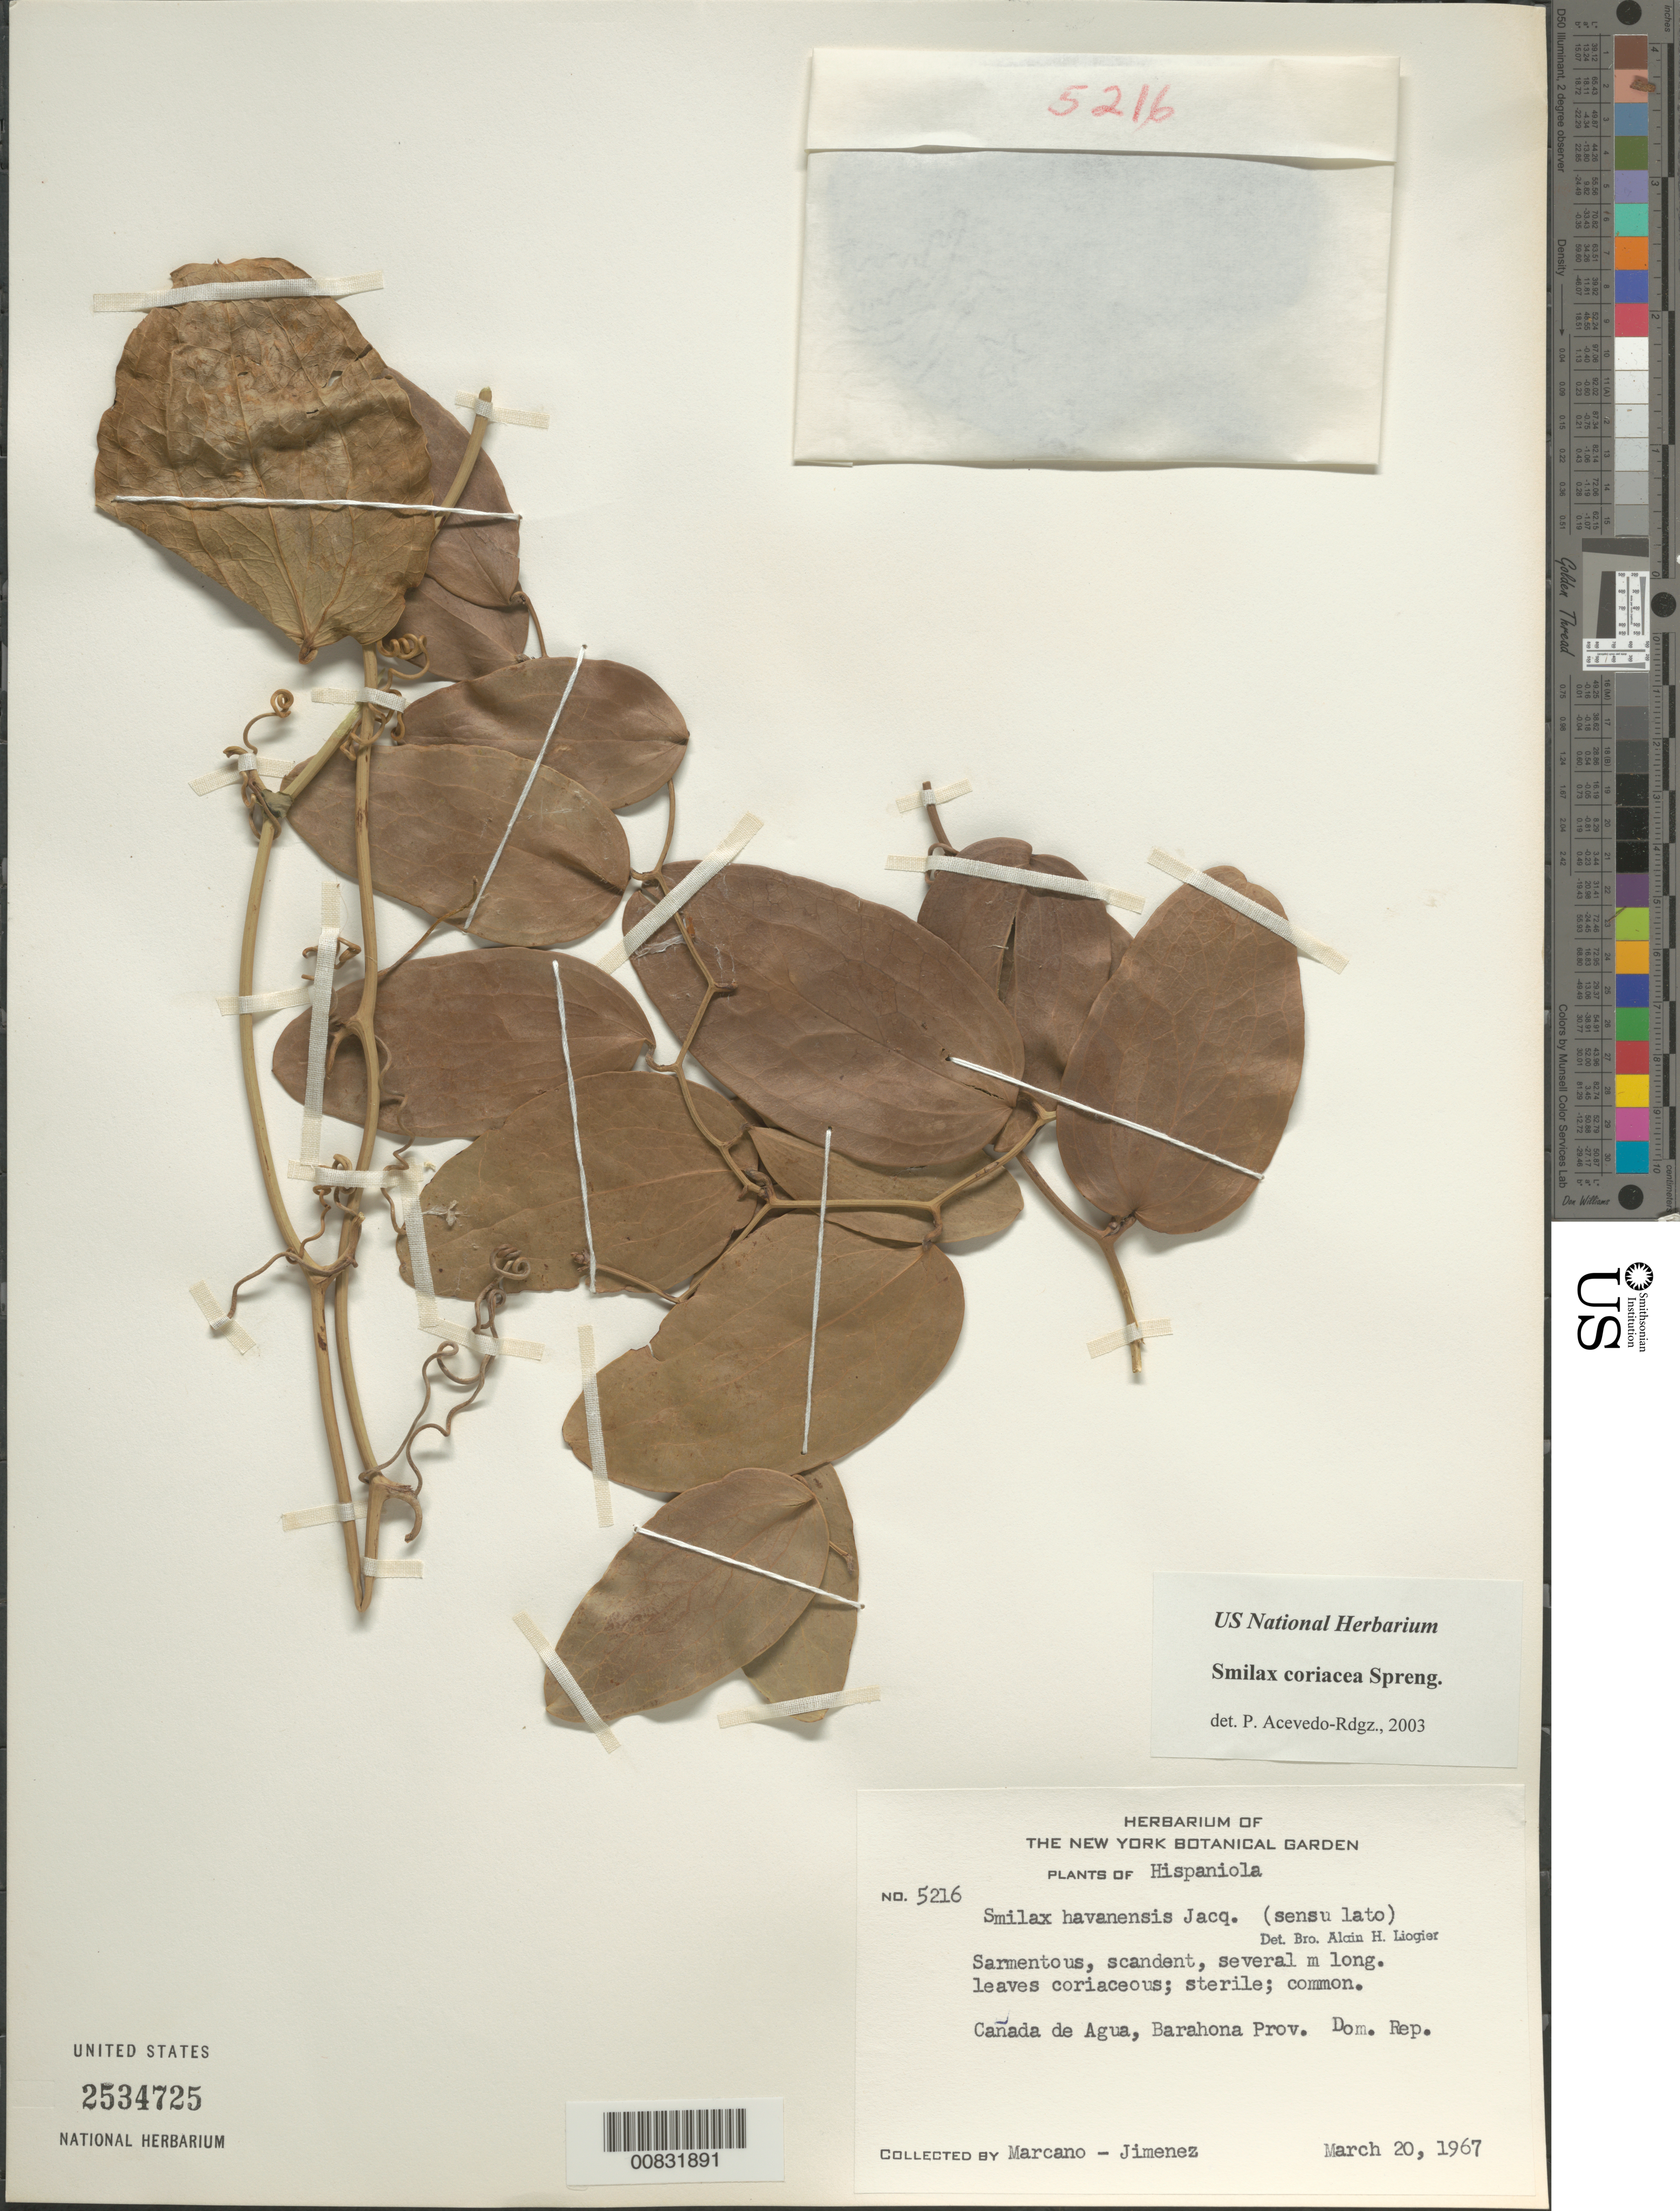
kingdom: Plantae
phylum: Tracheophyta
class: Liliopsida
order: Liliales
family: Smilacaceae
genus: Smilax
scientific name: Smilax coriacea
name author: Spreng.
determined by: Acevedo-Rodríguez, P., (BOT), Smithsonian Institution - National Museum of Natural History (UNITED STATES)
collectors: E. J. Marcano F. & J. J. Jiménez Almonte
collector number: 5216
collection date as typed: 20 Mar 1967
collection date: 1967-03-20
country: Dominican Republic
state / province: Barahona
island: Hispaniola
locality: Cañada de Agua.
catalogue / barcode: US 2534725